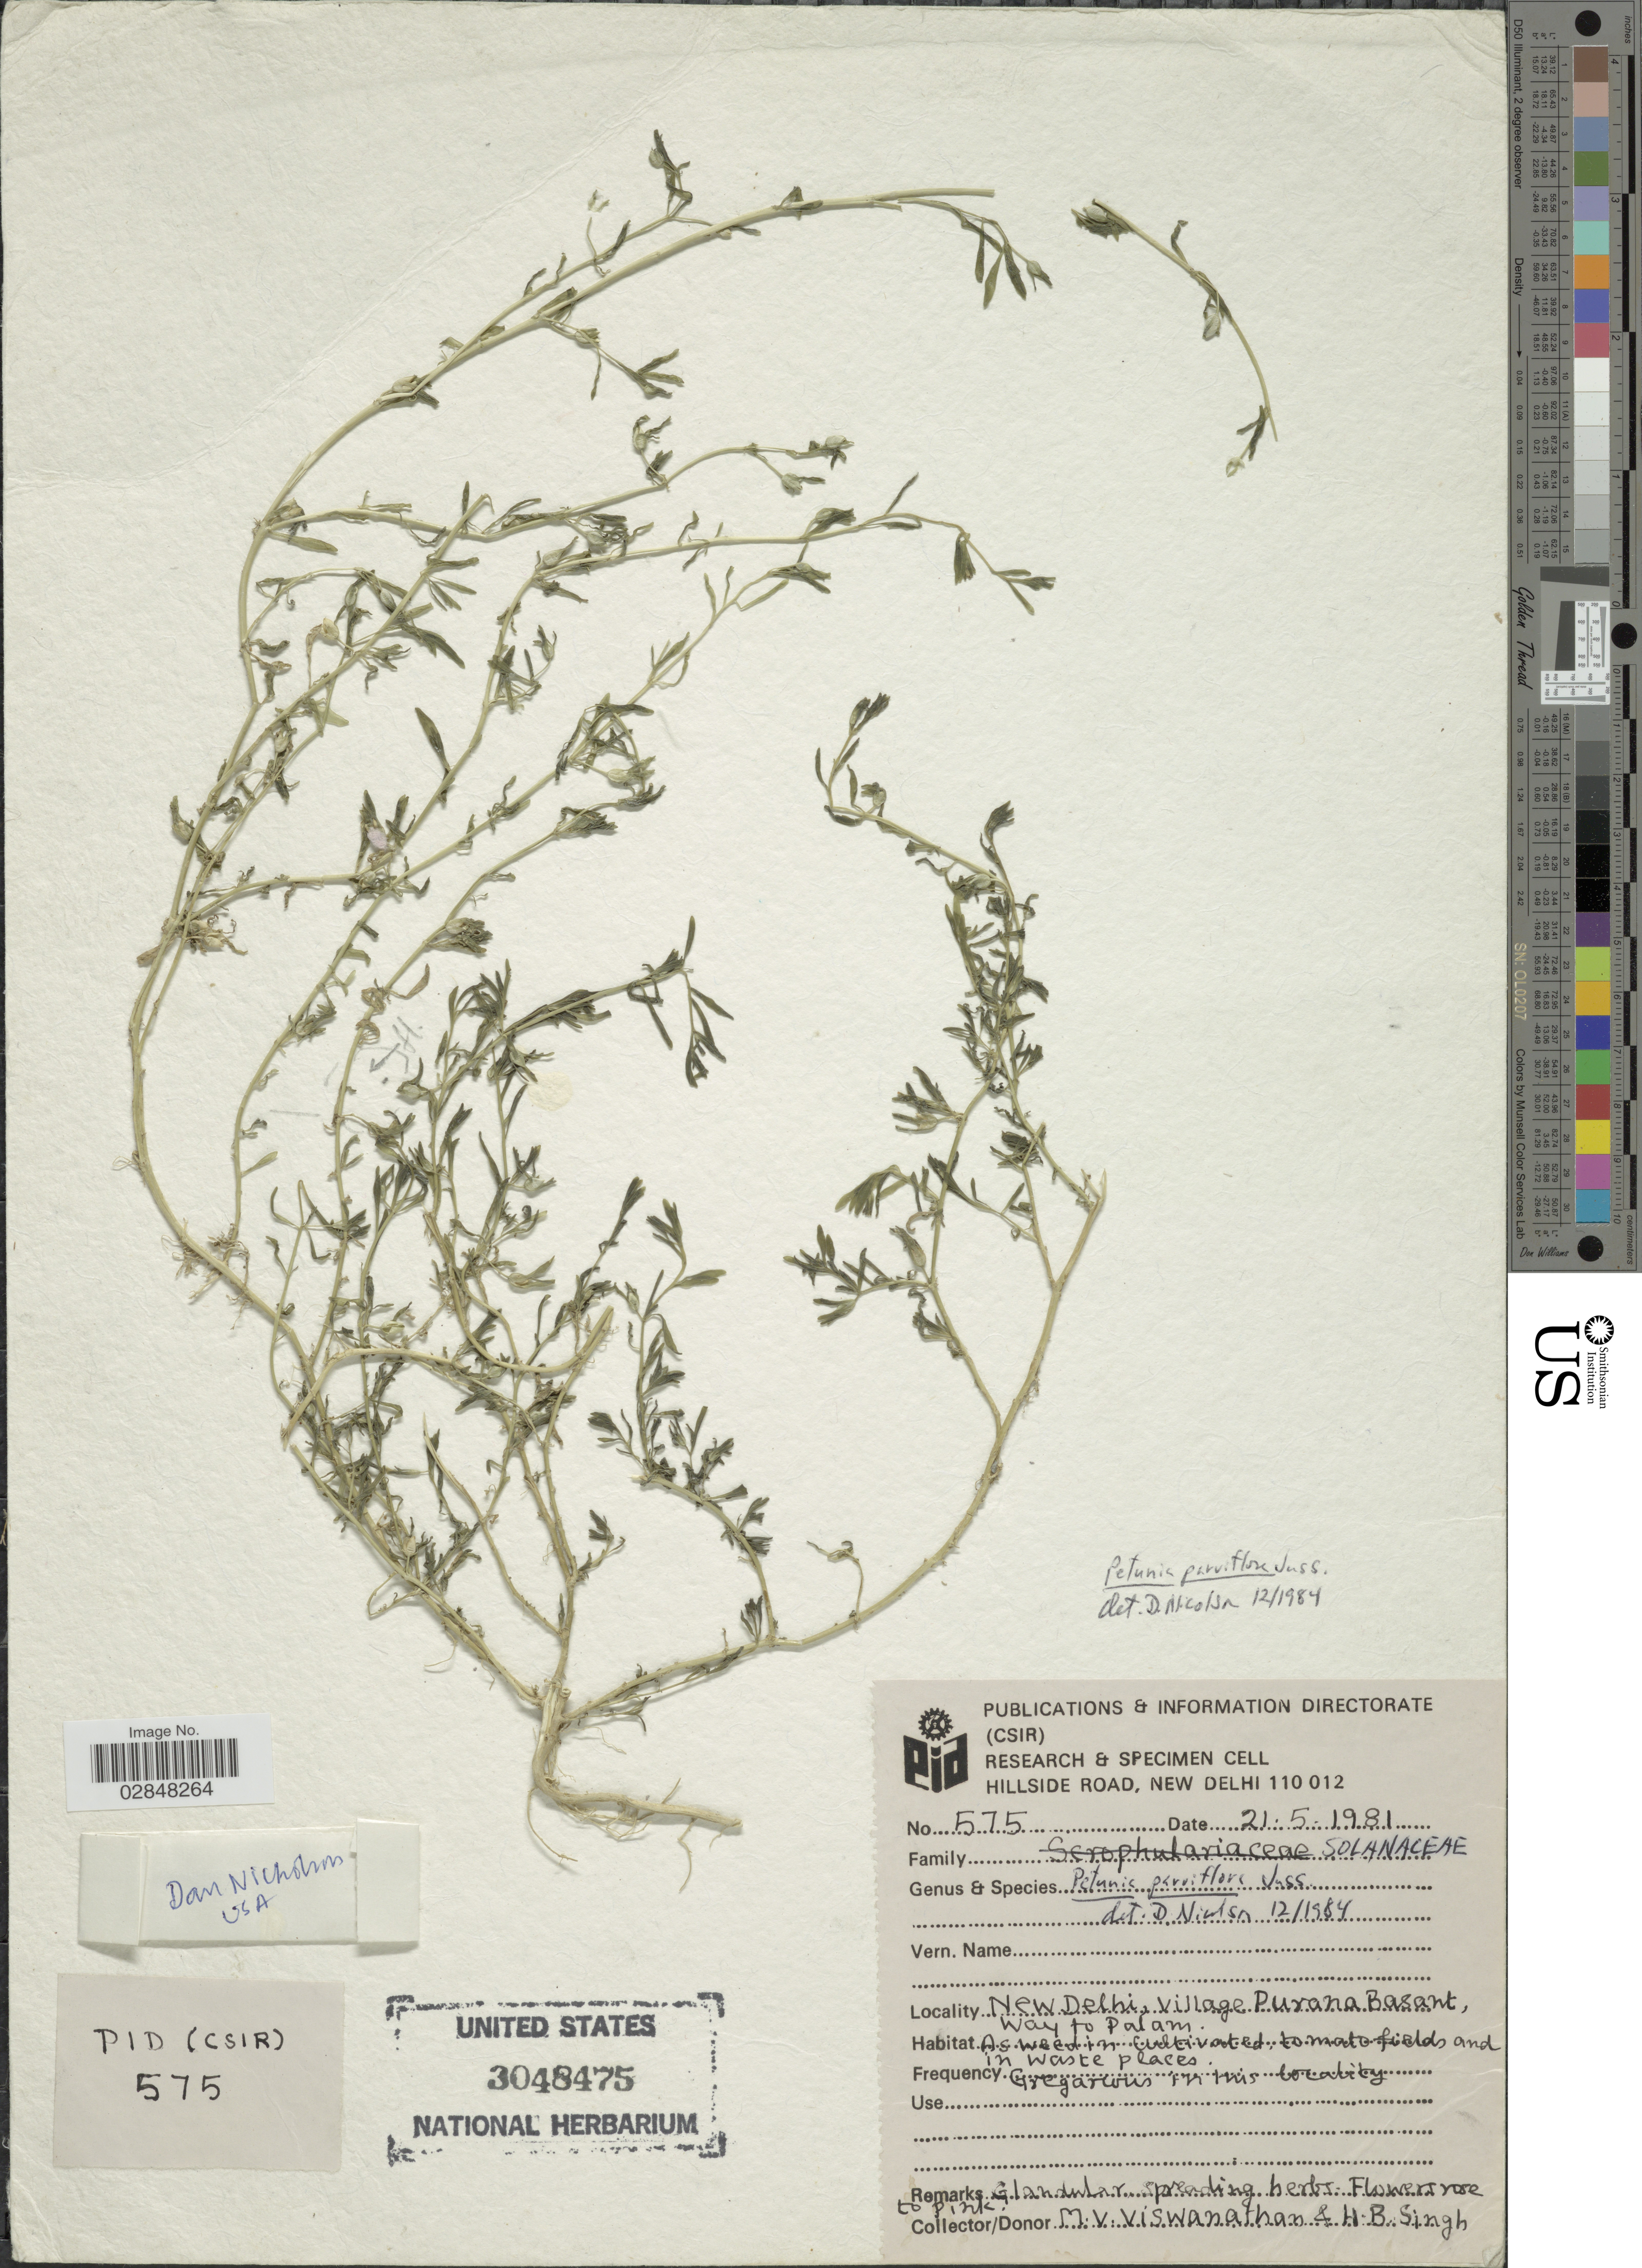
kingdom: Plantae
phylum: Tracheophyta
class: Magnoliopsida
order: Solanales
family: Solanaceae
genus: Petunia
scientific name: Petunia parviflora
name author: Juss.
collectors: M. Viswanathan & H. Singh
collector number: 575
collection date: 1981-05-21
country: India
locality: New Delhi, village Purana Basant, way to Palam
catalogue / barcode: US 3048475